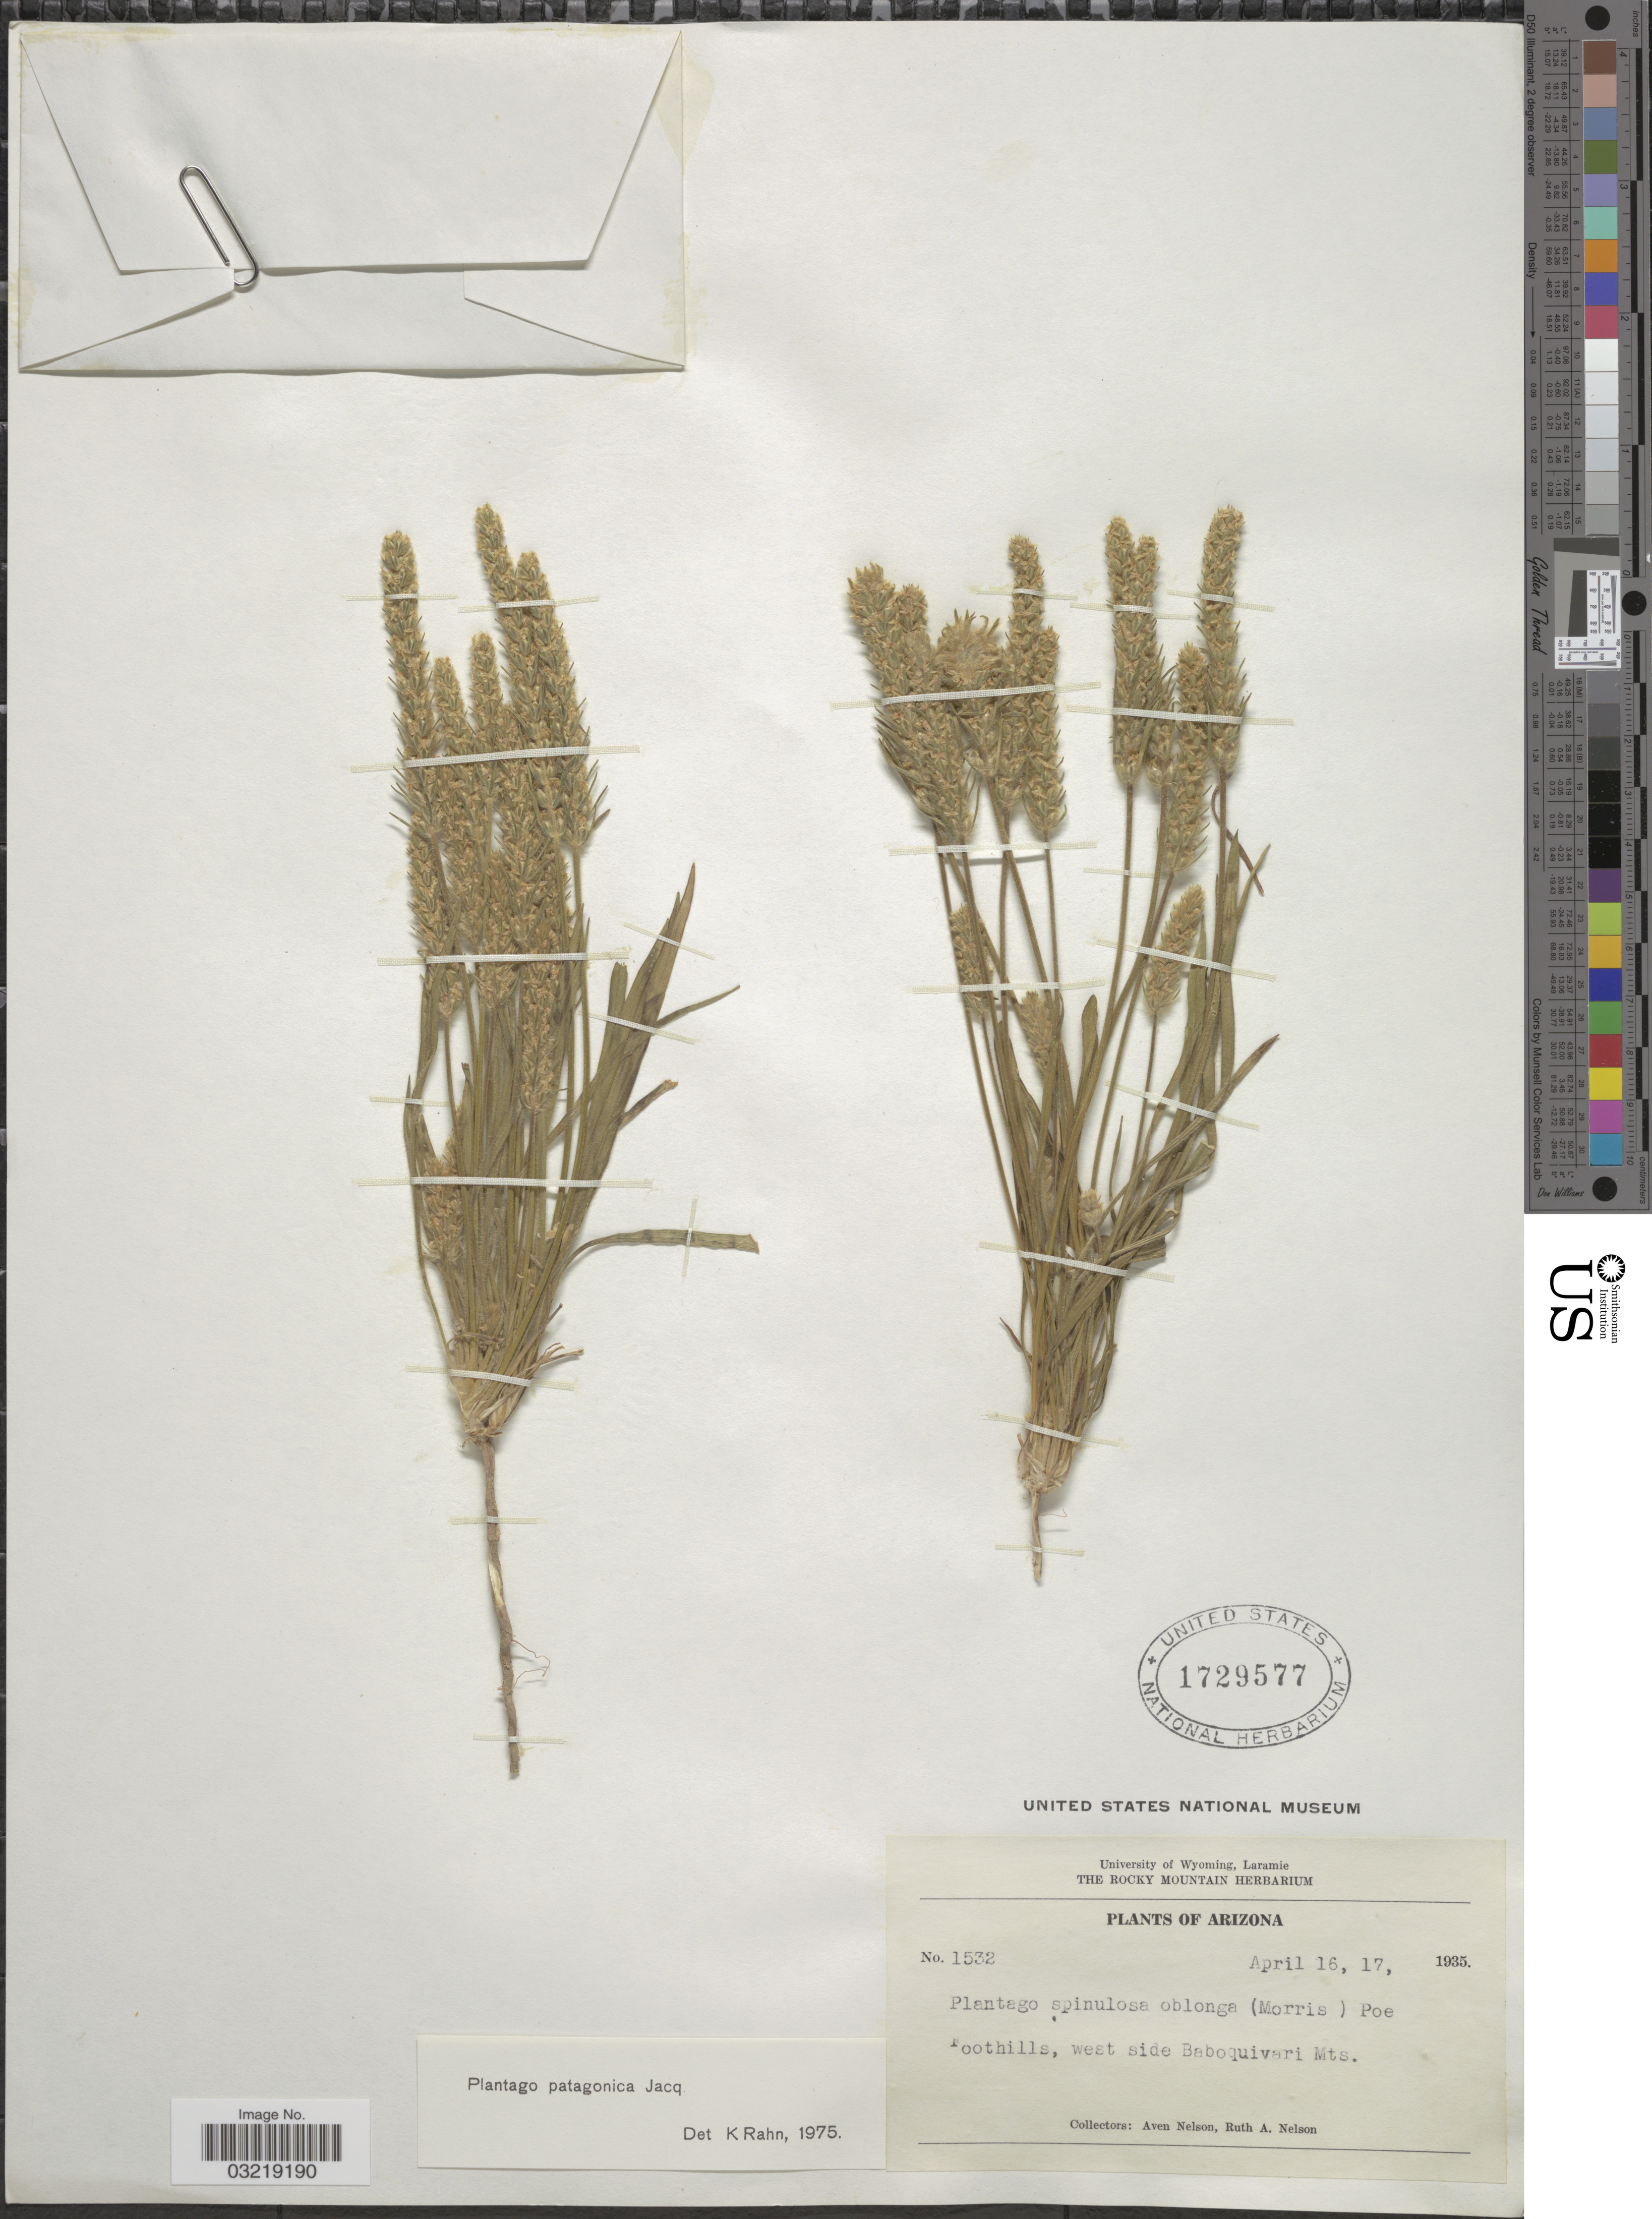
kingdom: Plantae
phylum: Tracheophyta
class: Magnoliopsida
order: Lamiales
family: Plantaginaceae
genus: Plantago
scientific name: Plantago patagonica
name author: Jacq.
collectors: A. Nelson & R. A. Nelson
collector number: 1532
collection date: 1935-04-16/1935-04-17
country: United States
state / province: Arizona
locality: Foothills, west side Baboquivari Mts.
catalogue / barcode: US 1729577